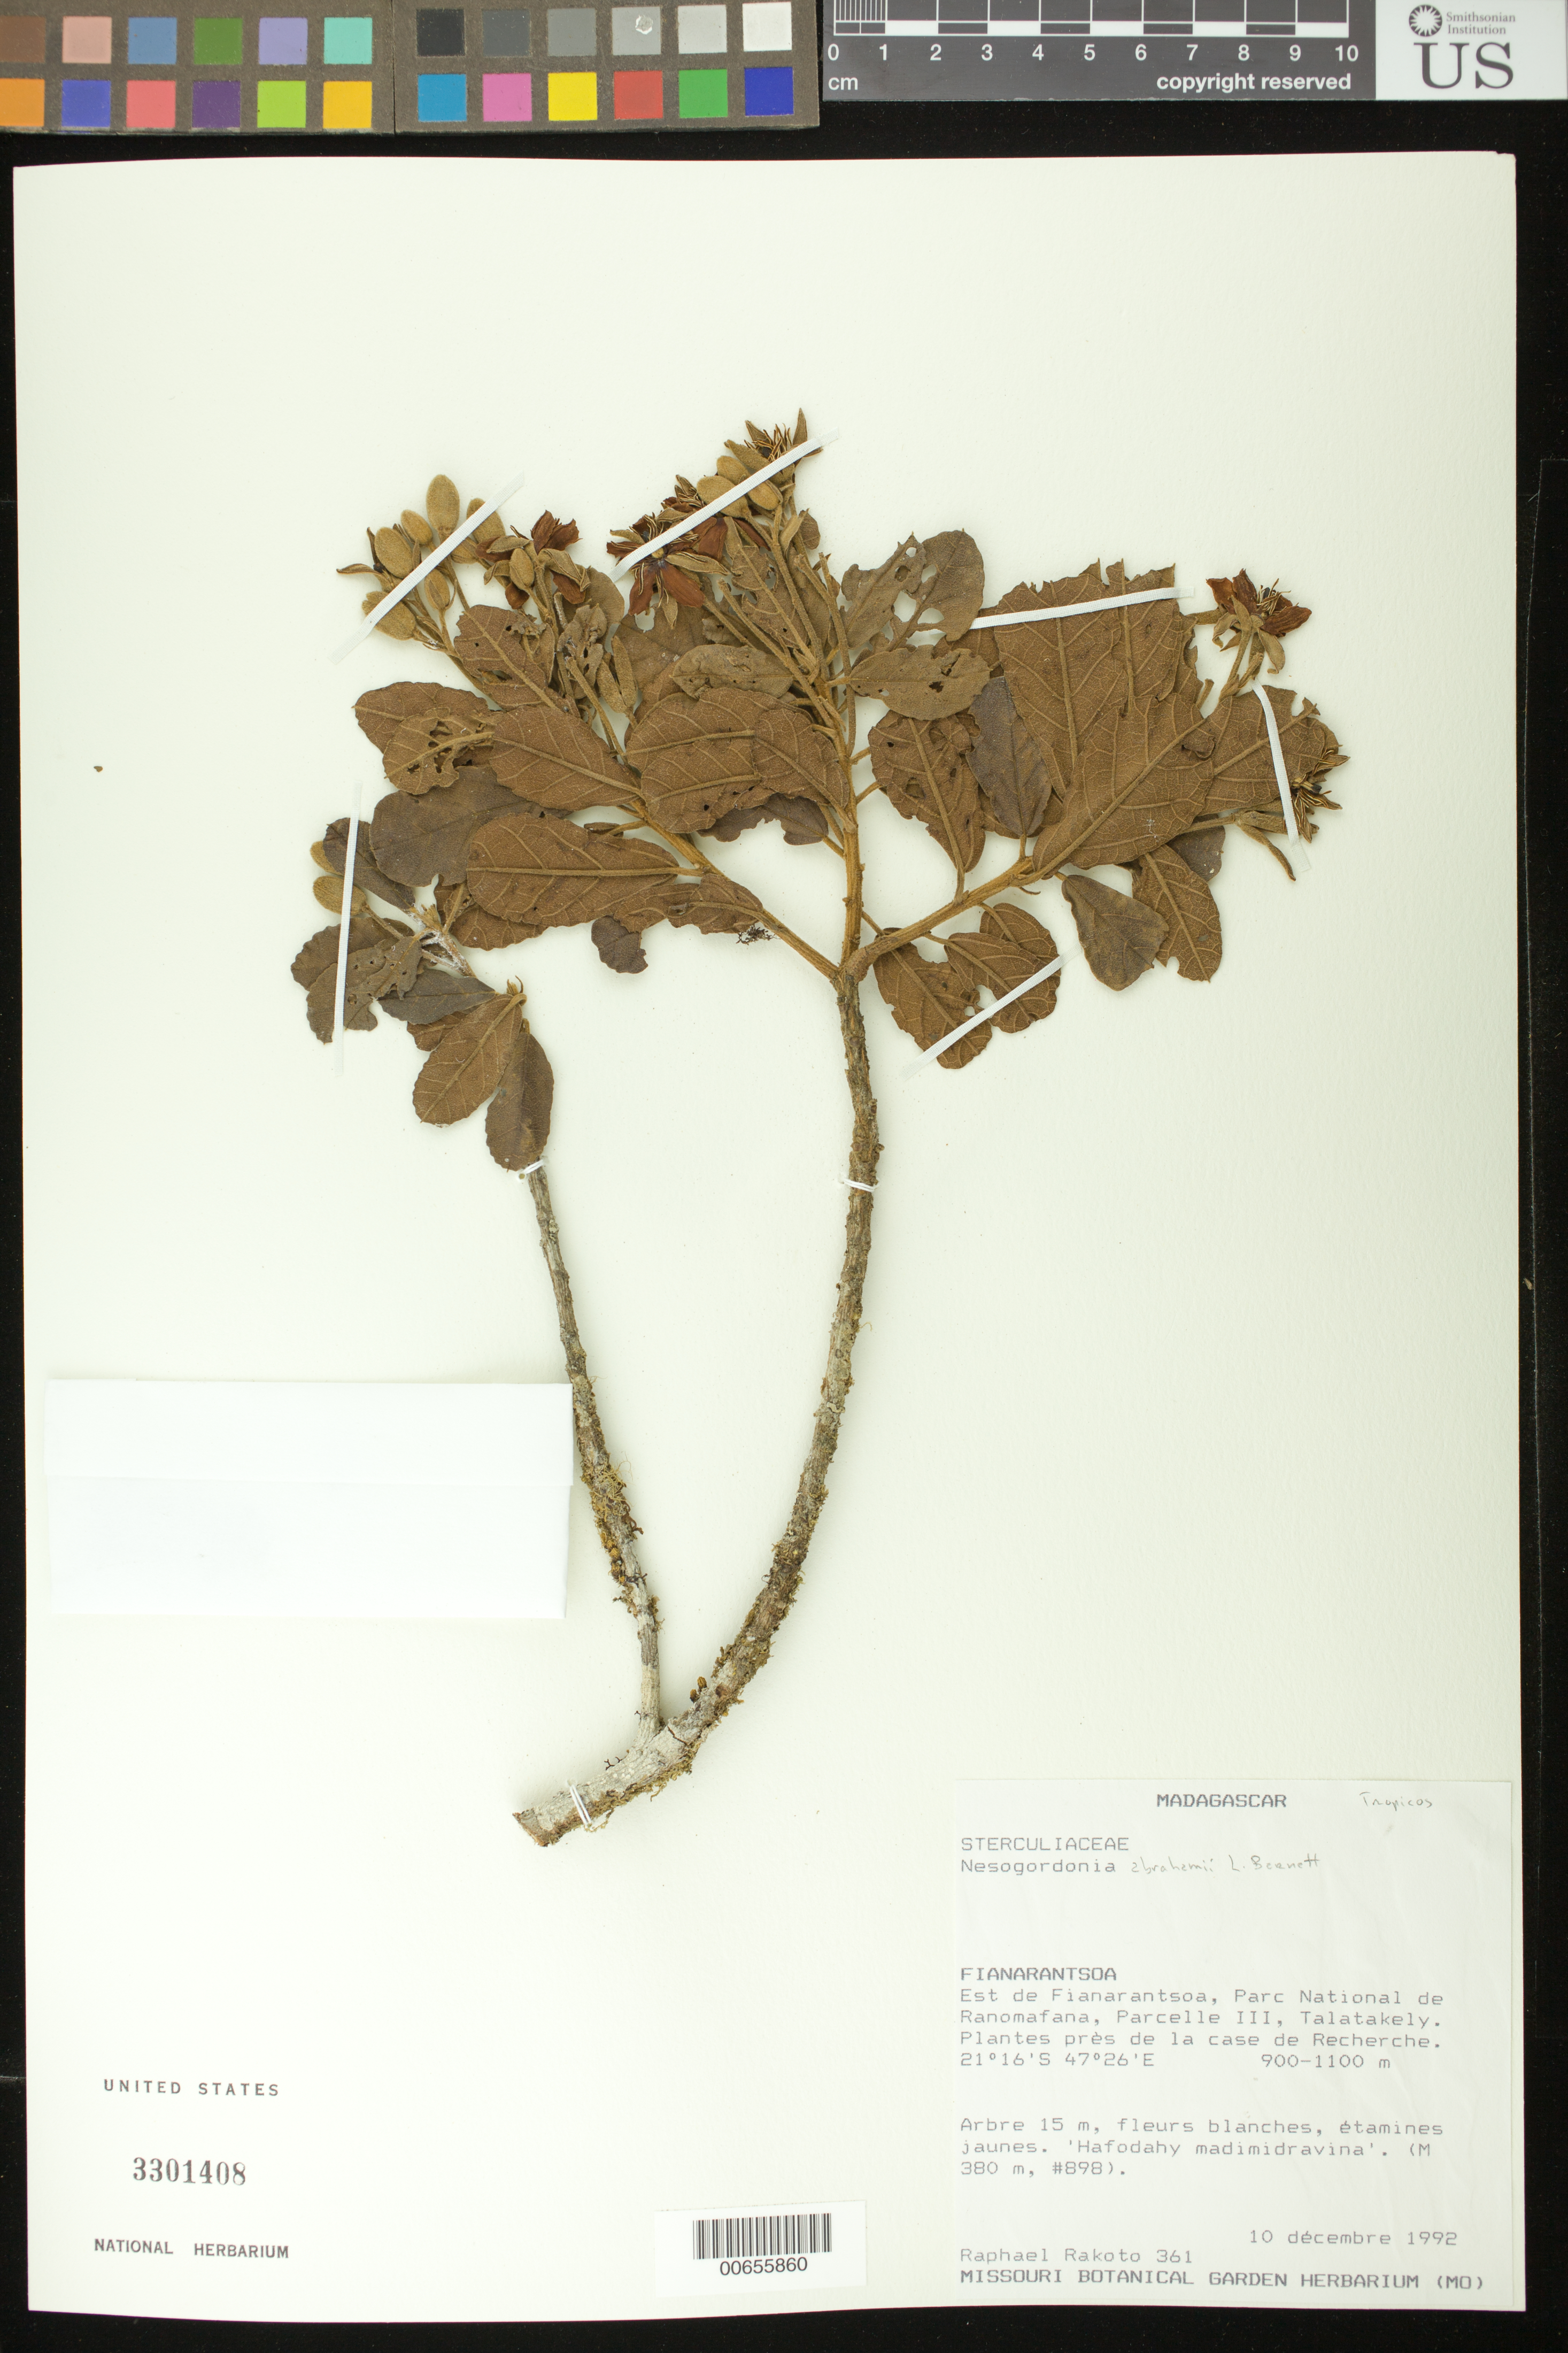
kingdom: Plantae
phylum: Tracheophyta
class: Magnoliopsida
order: Malvales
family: Malvaceae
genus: Nesogordonia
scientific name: Nesogordonia abrahamii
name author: L.C. Barnett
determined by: Dorr, Laurence J., Curator (BOT), Smithsonian Institution - National Museum of Natural History (UNITED STATES)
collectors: R. Rakoto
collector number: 361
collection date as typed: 10 Dec 1992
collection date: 1992-12-10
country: Madagascar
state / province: Haute Matsiatra / Vatovavy Fitovinany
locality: Est de Fianarantsoa, Parc National Ranomafana, parcelle III, Talatakely, plantes près de la case de Recherche. M 380 m, #898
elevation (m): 900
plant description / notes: Common name: Hafodahy madimidravina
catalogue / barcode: US 3301408